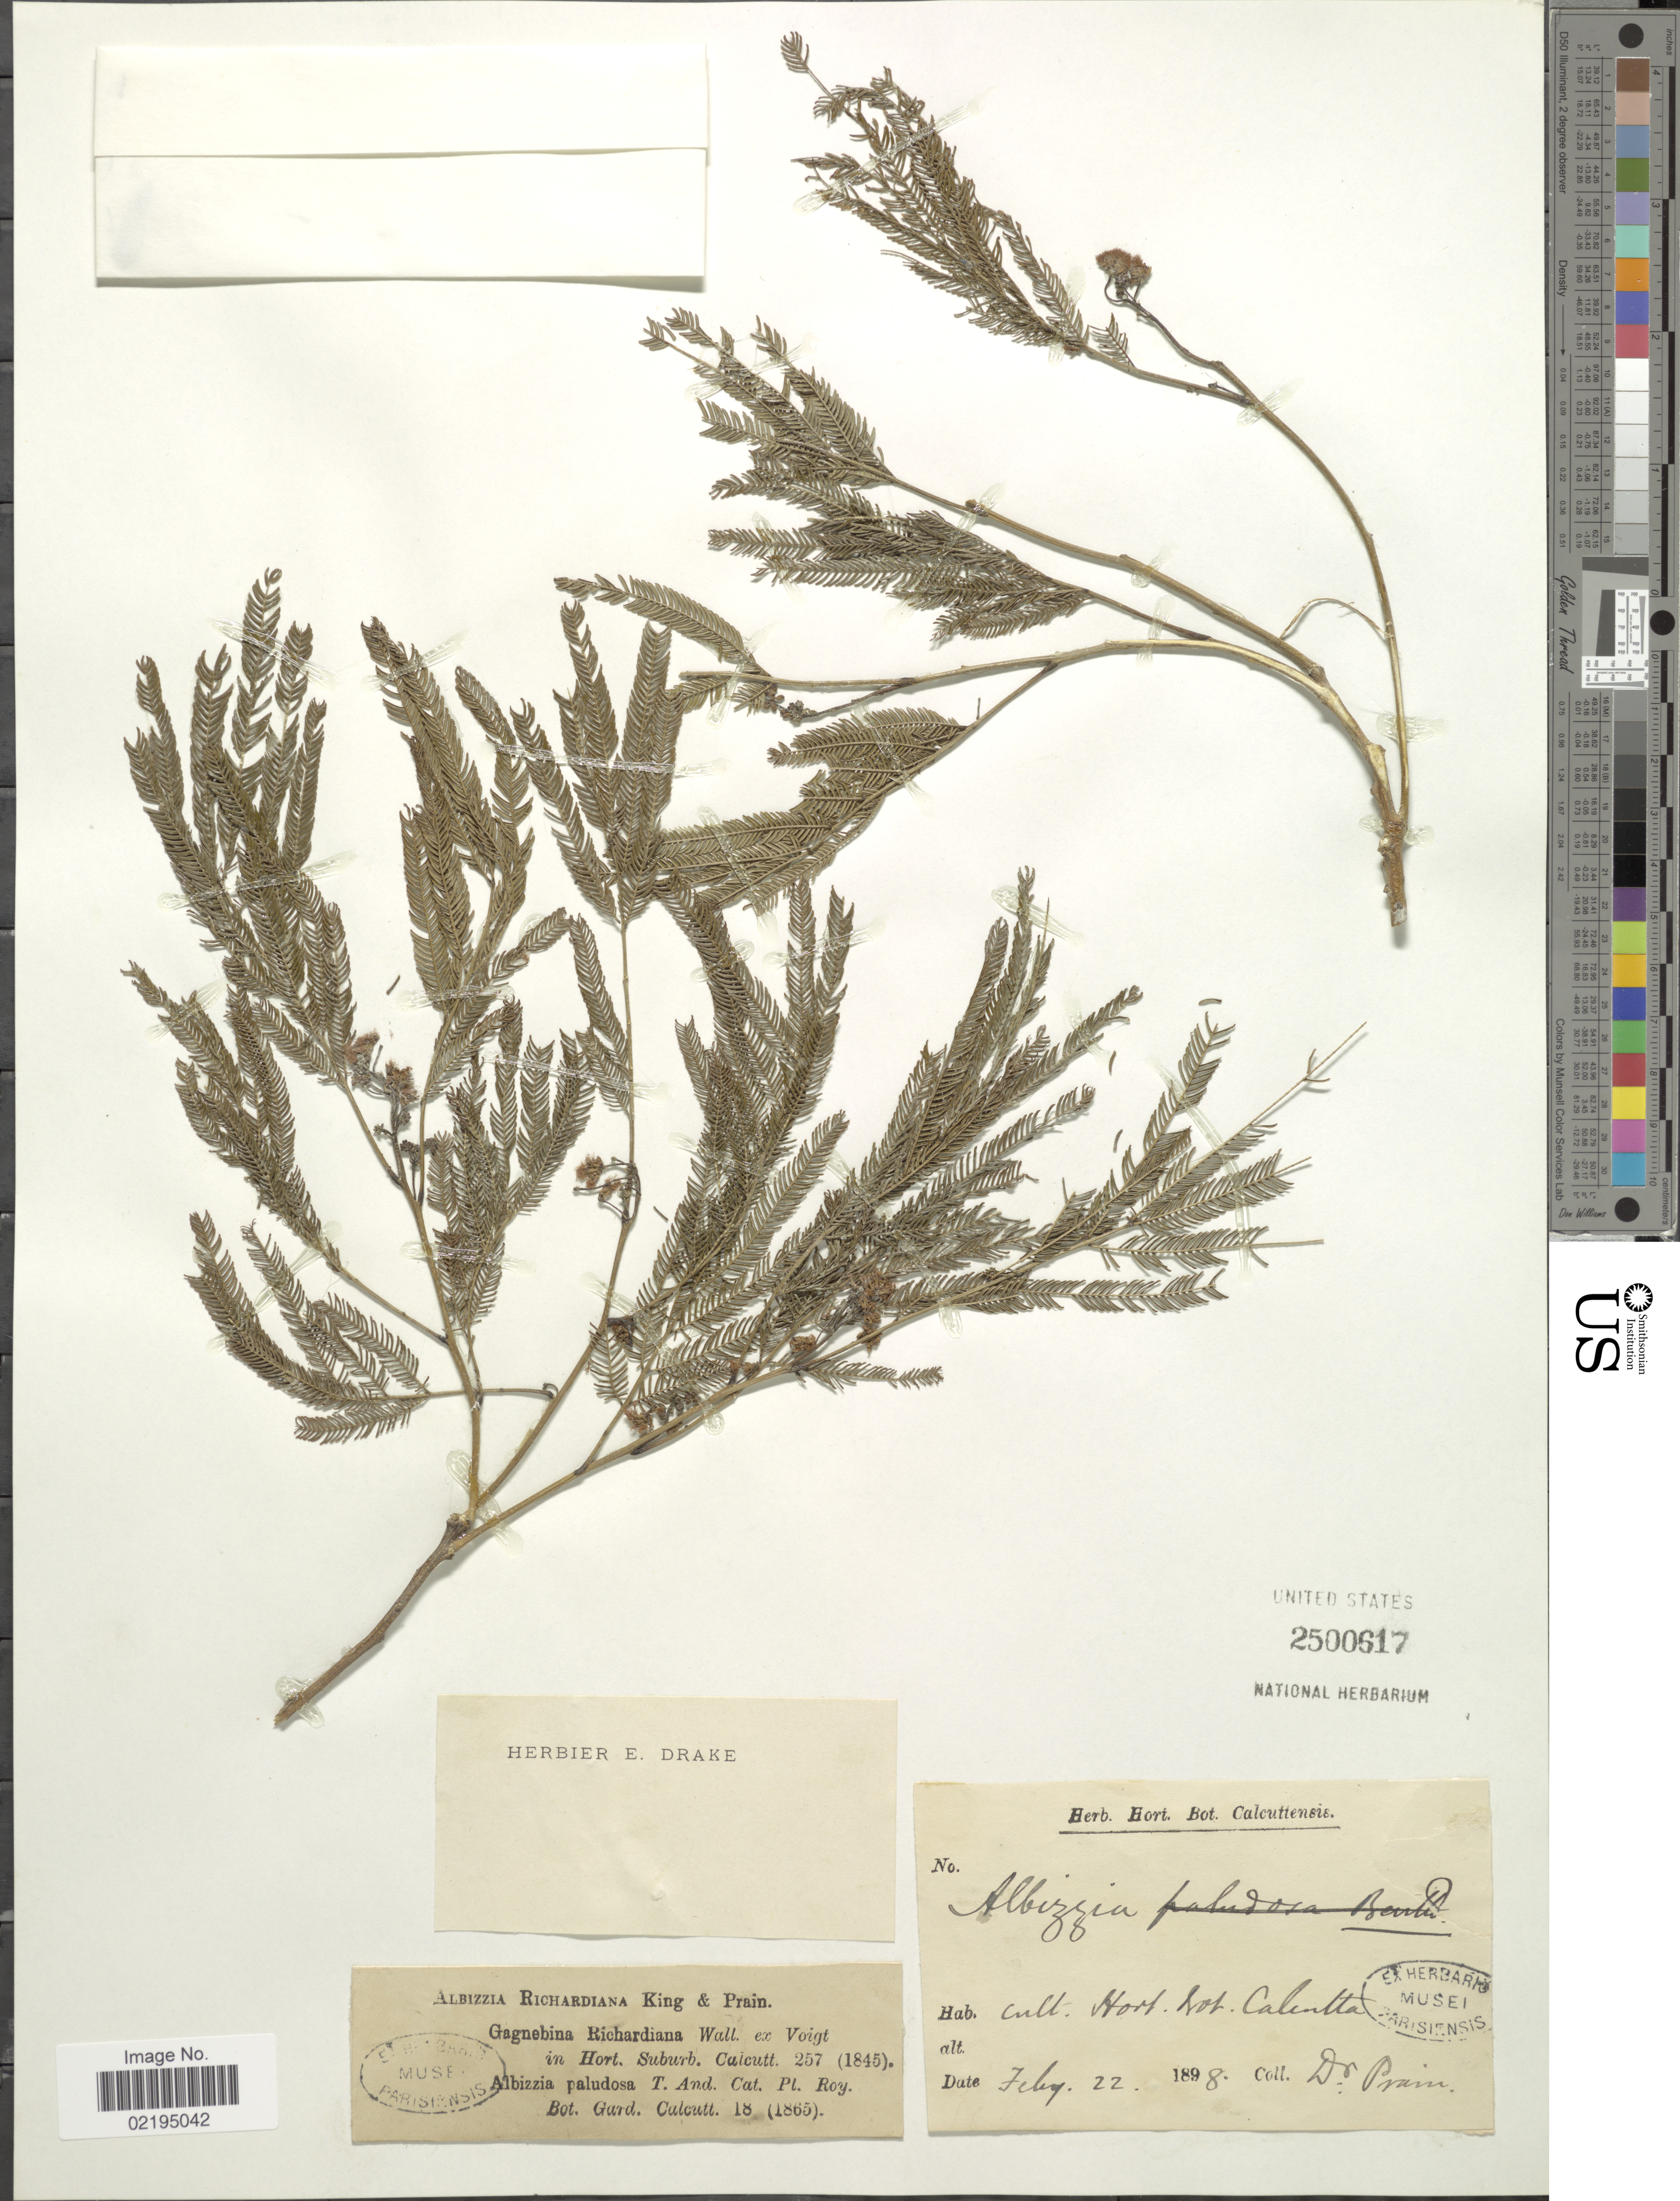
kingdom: Plantae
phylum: Tracheophyta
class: Magnoliopsida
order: Fabales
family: Fabaceae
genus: Albizia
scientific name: Albizia richardiana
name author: King & Prain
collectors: -- Prain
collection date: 1898-02-22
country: India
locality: Cult. Hort. Bot. Calcutta.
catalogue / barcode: US 2500617